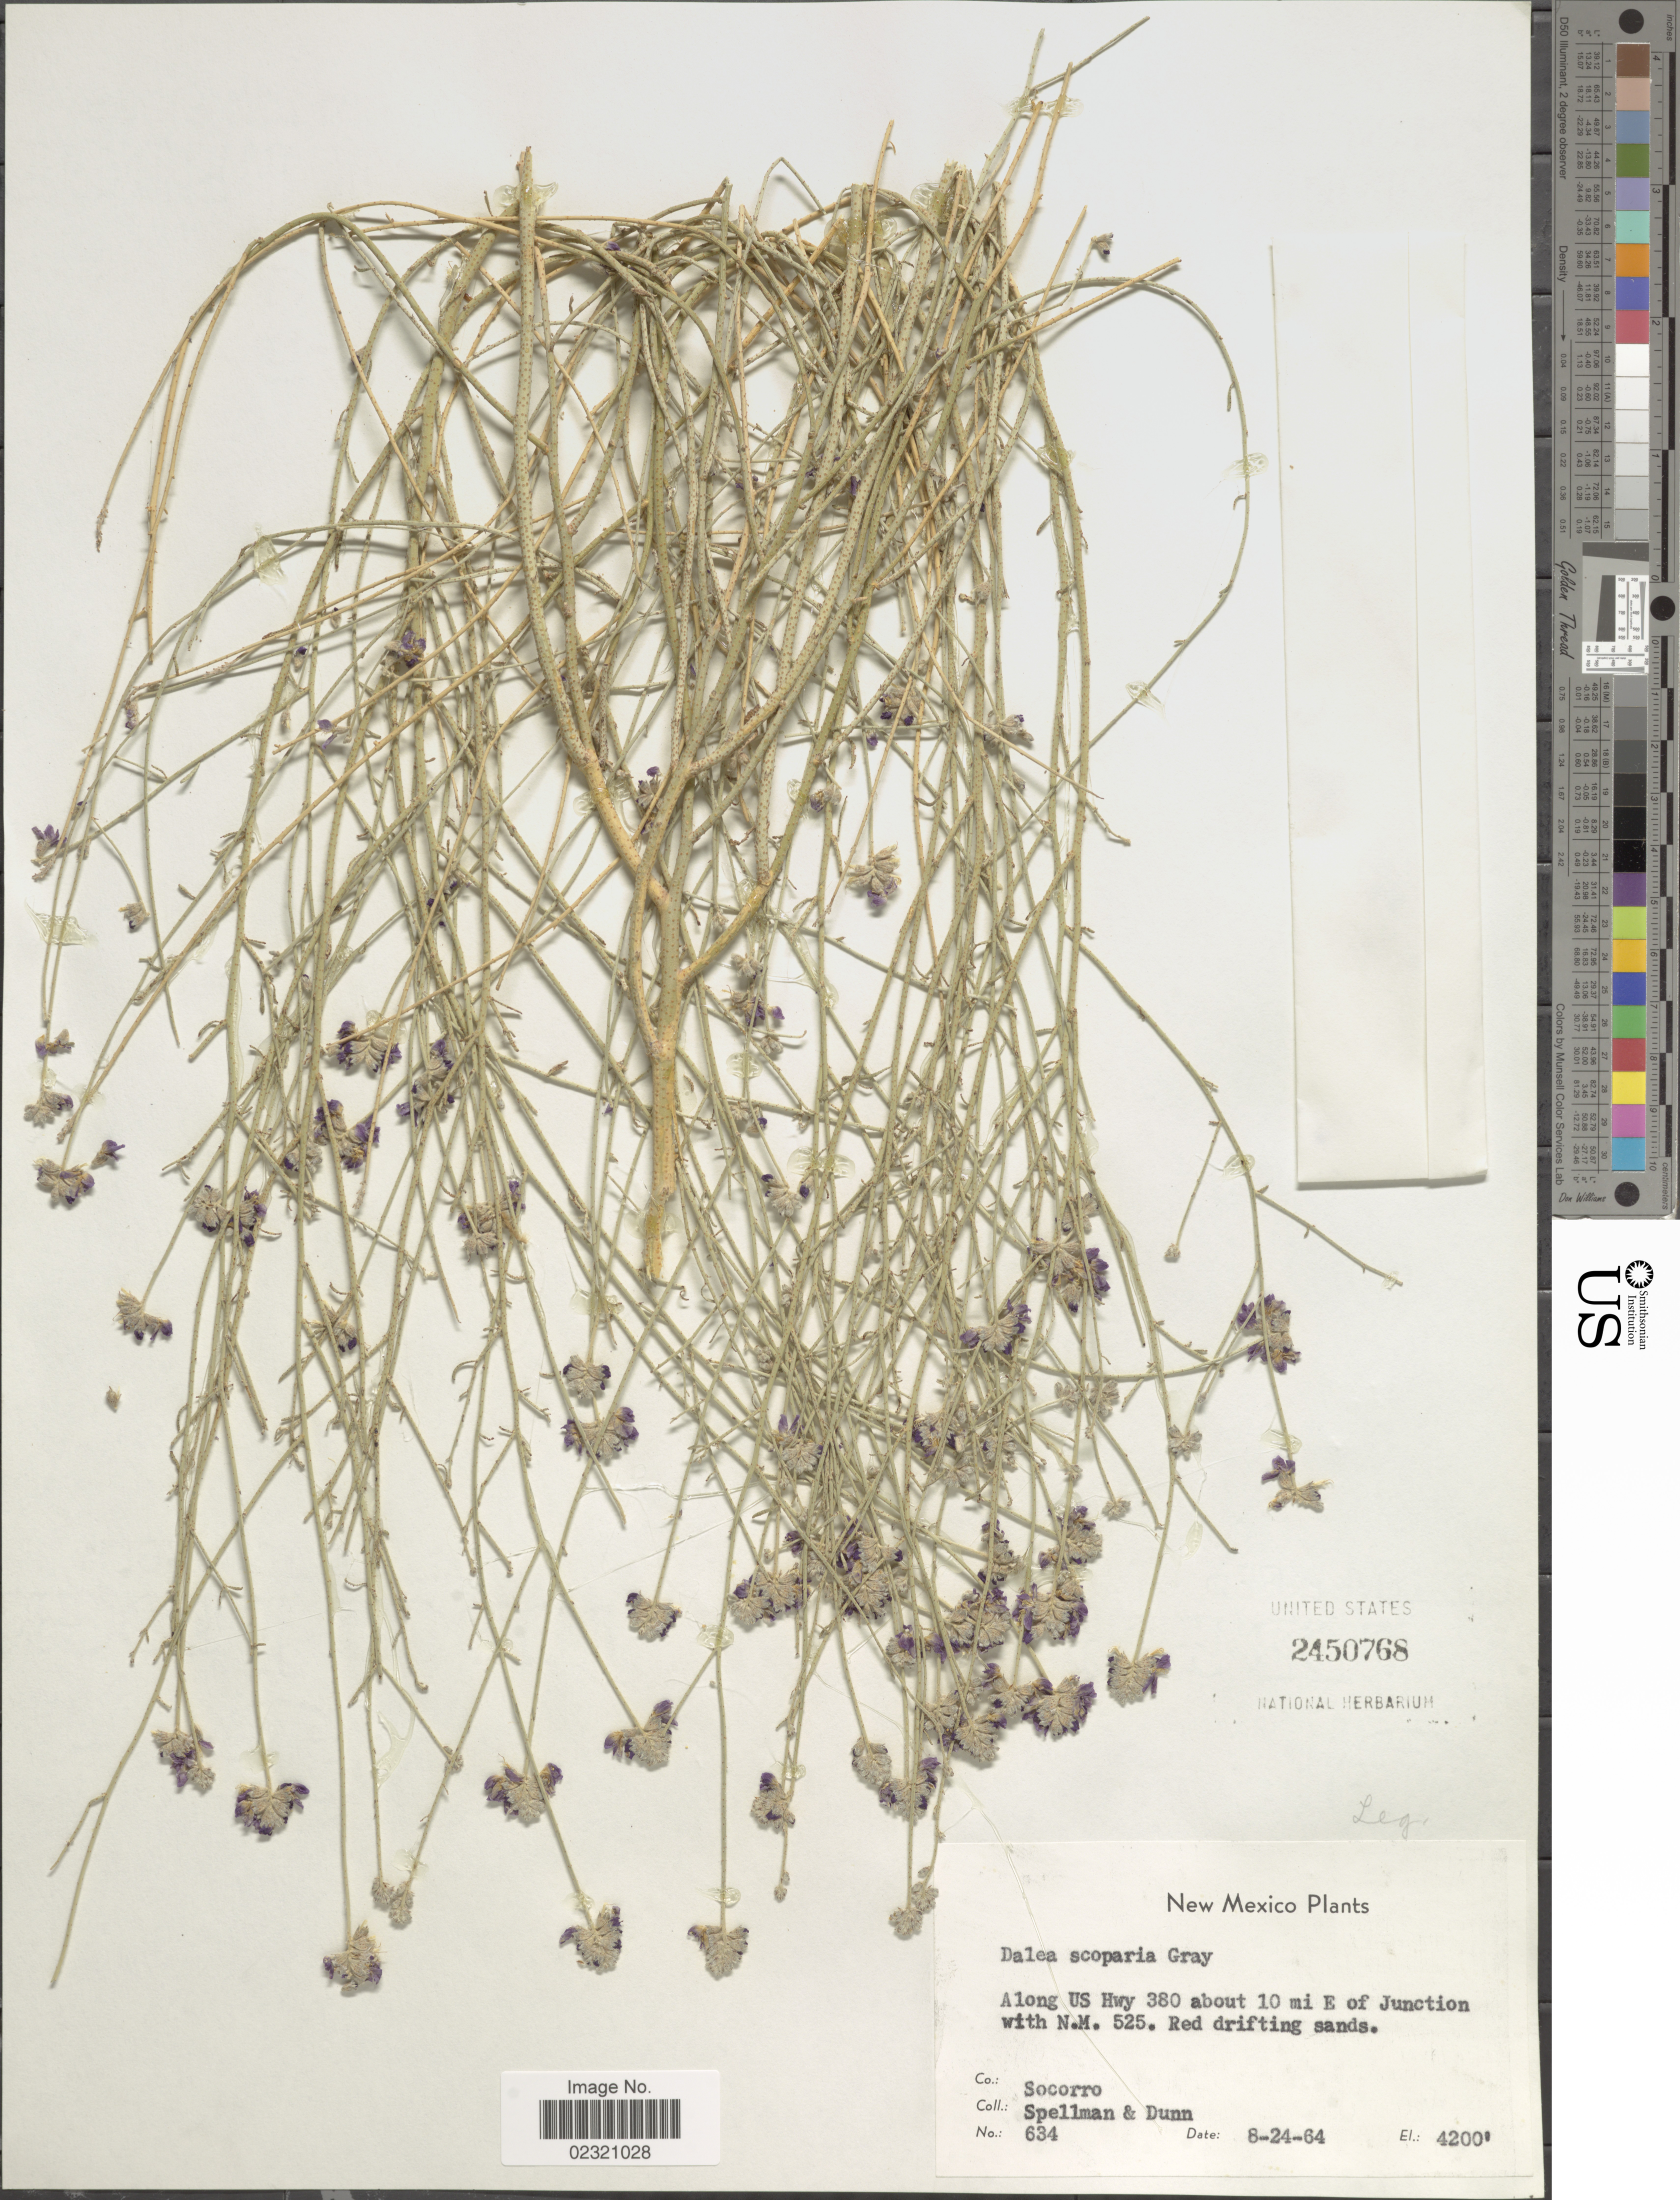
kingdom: Plantae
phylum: Tracheophyta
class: Magnoliopsida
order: Fabales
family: Fabaceae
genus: Psorothamnus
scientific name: Psorothamnus scoparius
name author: (A. Gray) Rydb.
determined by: Strong, M. T., (US), Smithsonian Institution - National Museum of Natural History (UNITED STATES)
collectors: Spellman, -- & Dunn, --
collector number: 634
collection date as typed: Transcribed d/m/y: 24/8/64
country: United States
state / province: New Mexico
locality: Along US Hwy 380 about 10 mi E of Junction with N. M. 525. Co. Socorro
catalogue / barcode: US 2450768